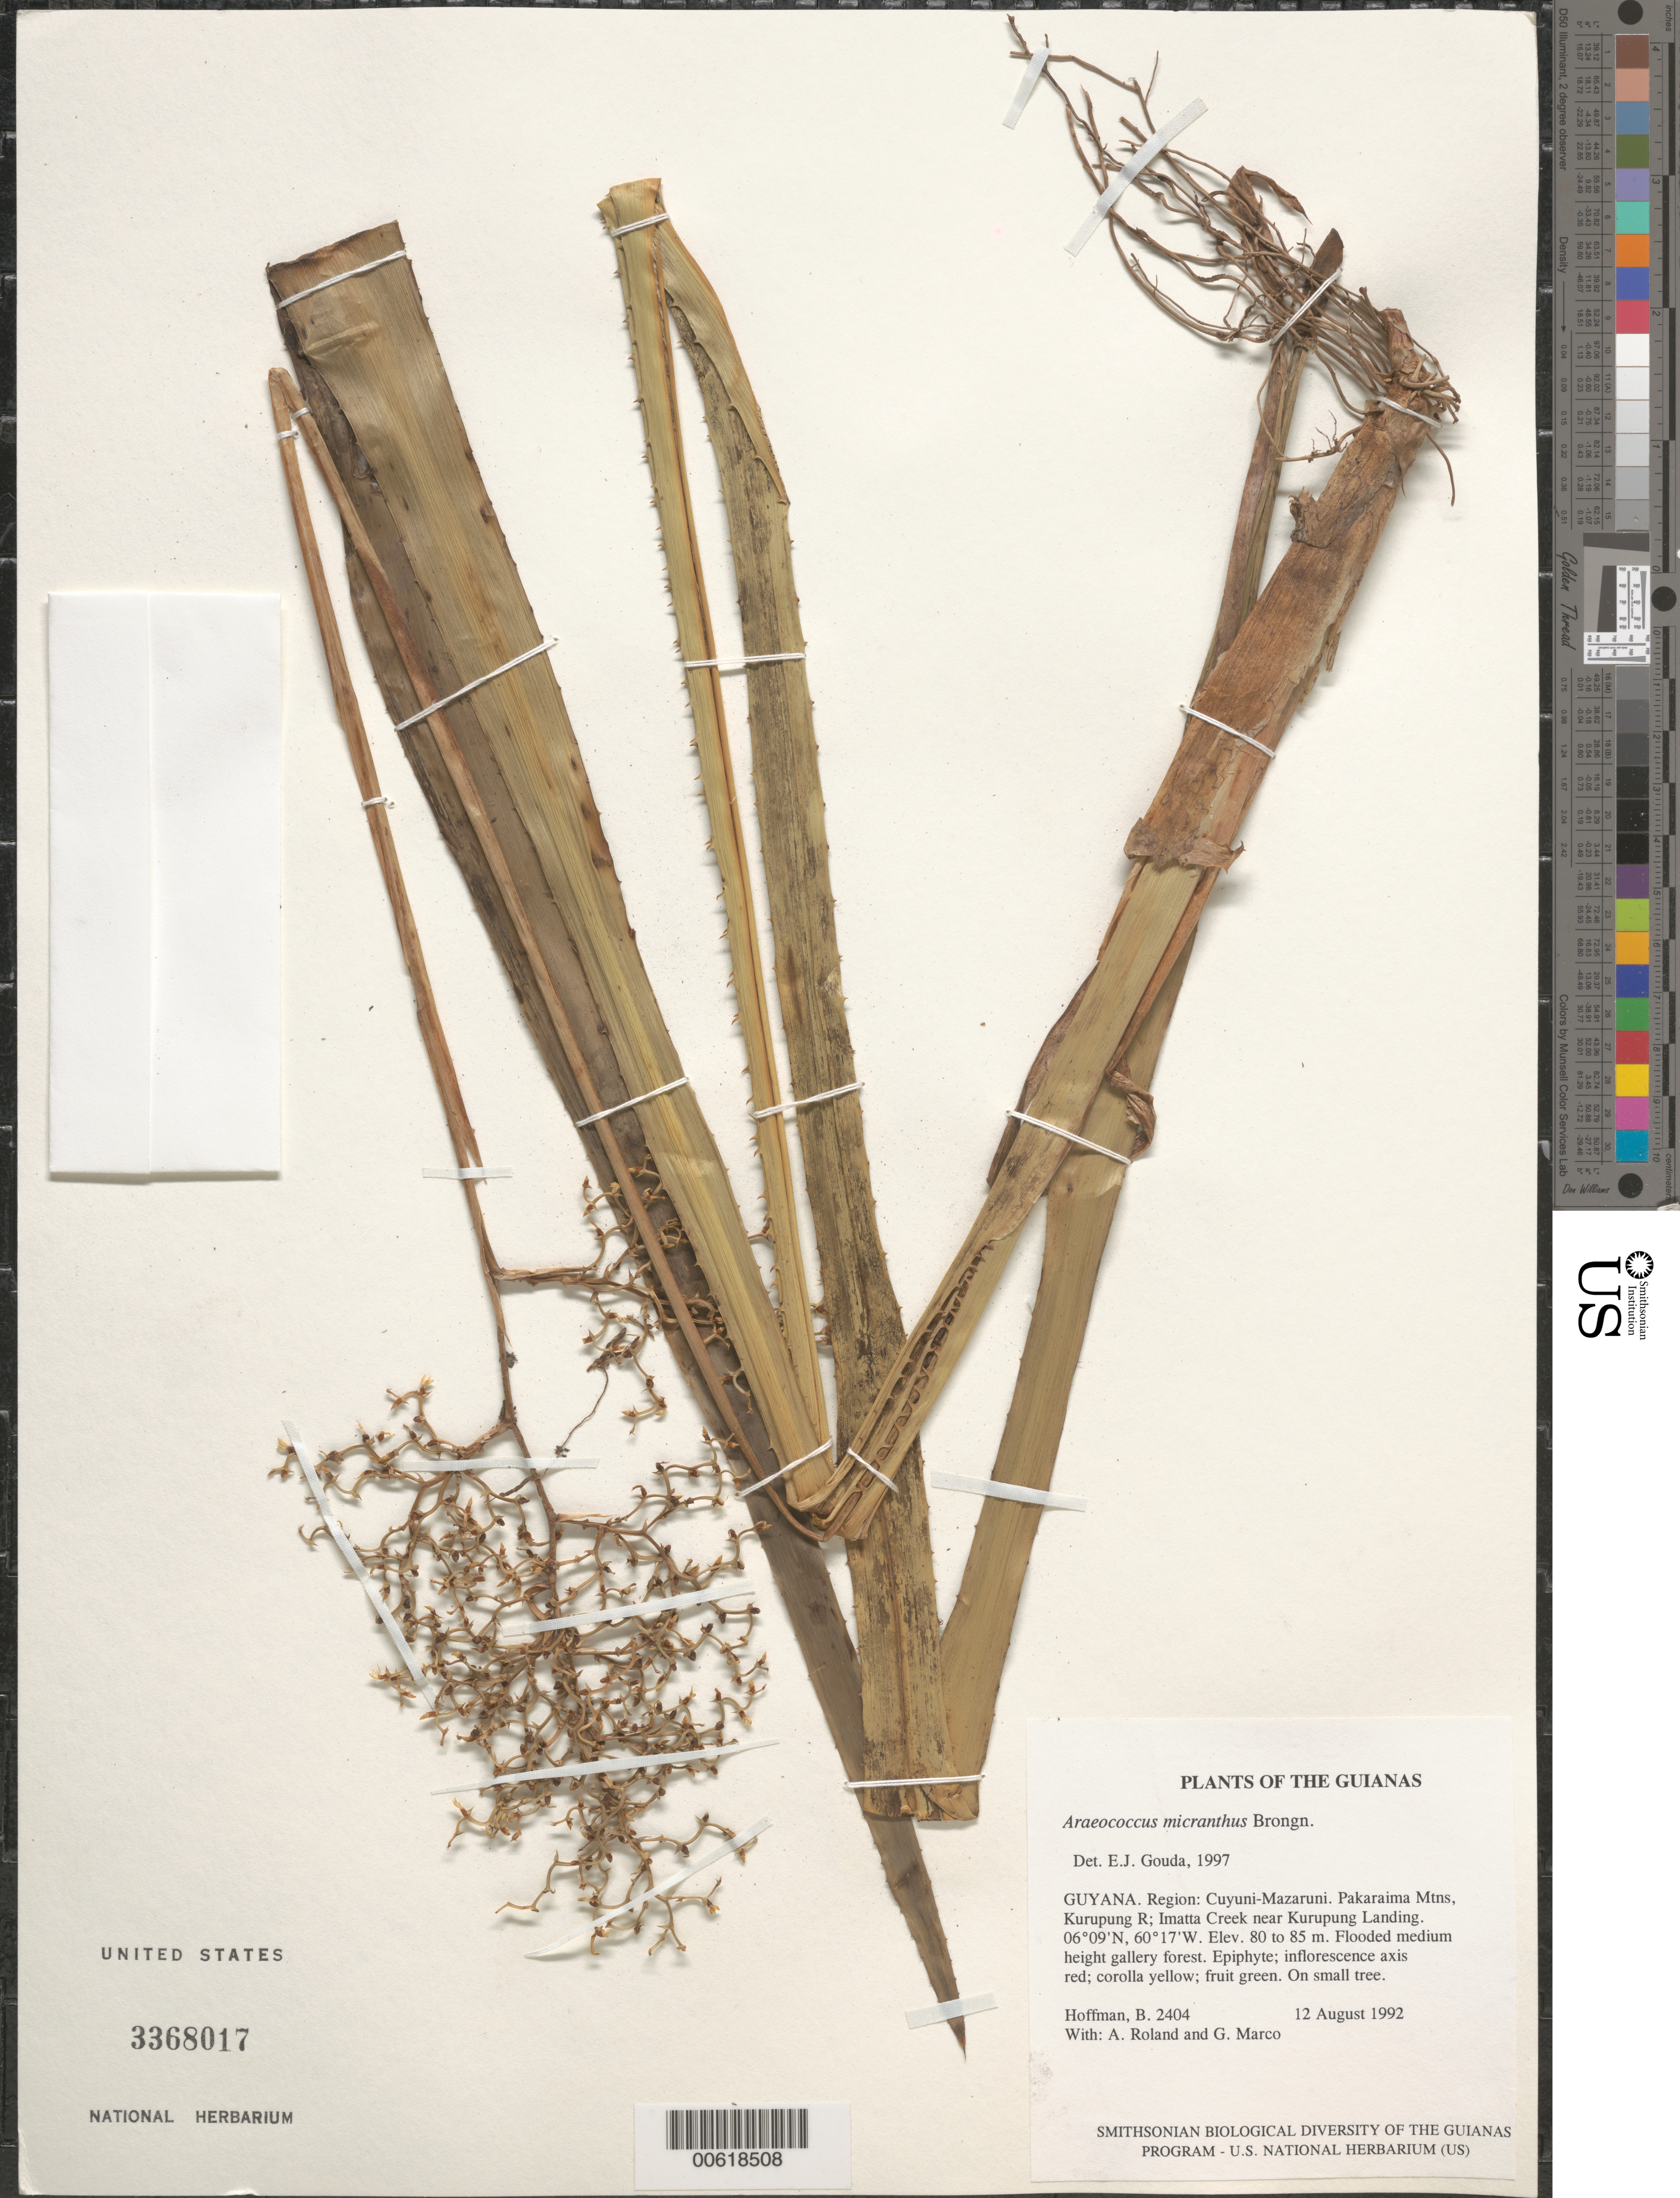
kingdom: Plantae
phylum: Tracheophyta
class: Liliopsida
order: Poales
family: Bromeliaceae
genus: Araeococcus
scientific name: Araeococcus micranthus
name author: Brongn.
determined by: Gouda, E. J.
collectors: B. Hoffman, E. Roland & G. Marco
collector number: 2404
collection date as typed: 12 August 1992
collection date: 1992-08-12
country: Guyana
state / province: Cuyuni-Mazaruni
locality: Pakaraima Mountains, Kurupung River; Imatta Creek, near Kurupung Landing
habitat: Flooded medium height gallery forest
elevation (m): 80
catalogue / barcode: US 3368017